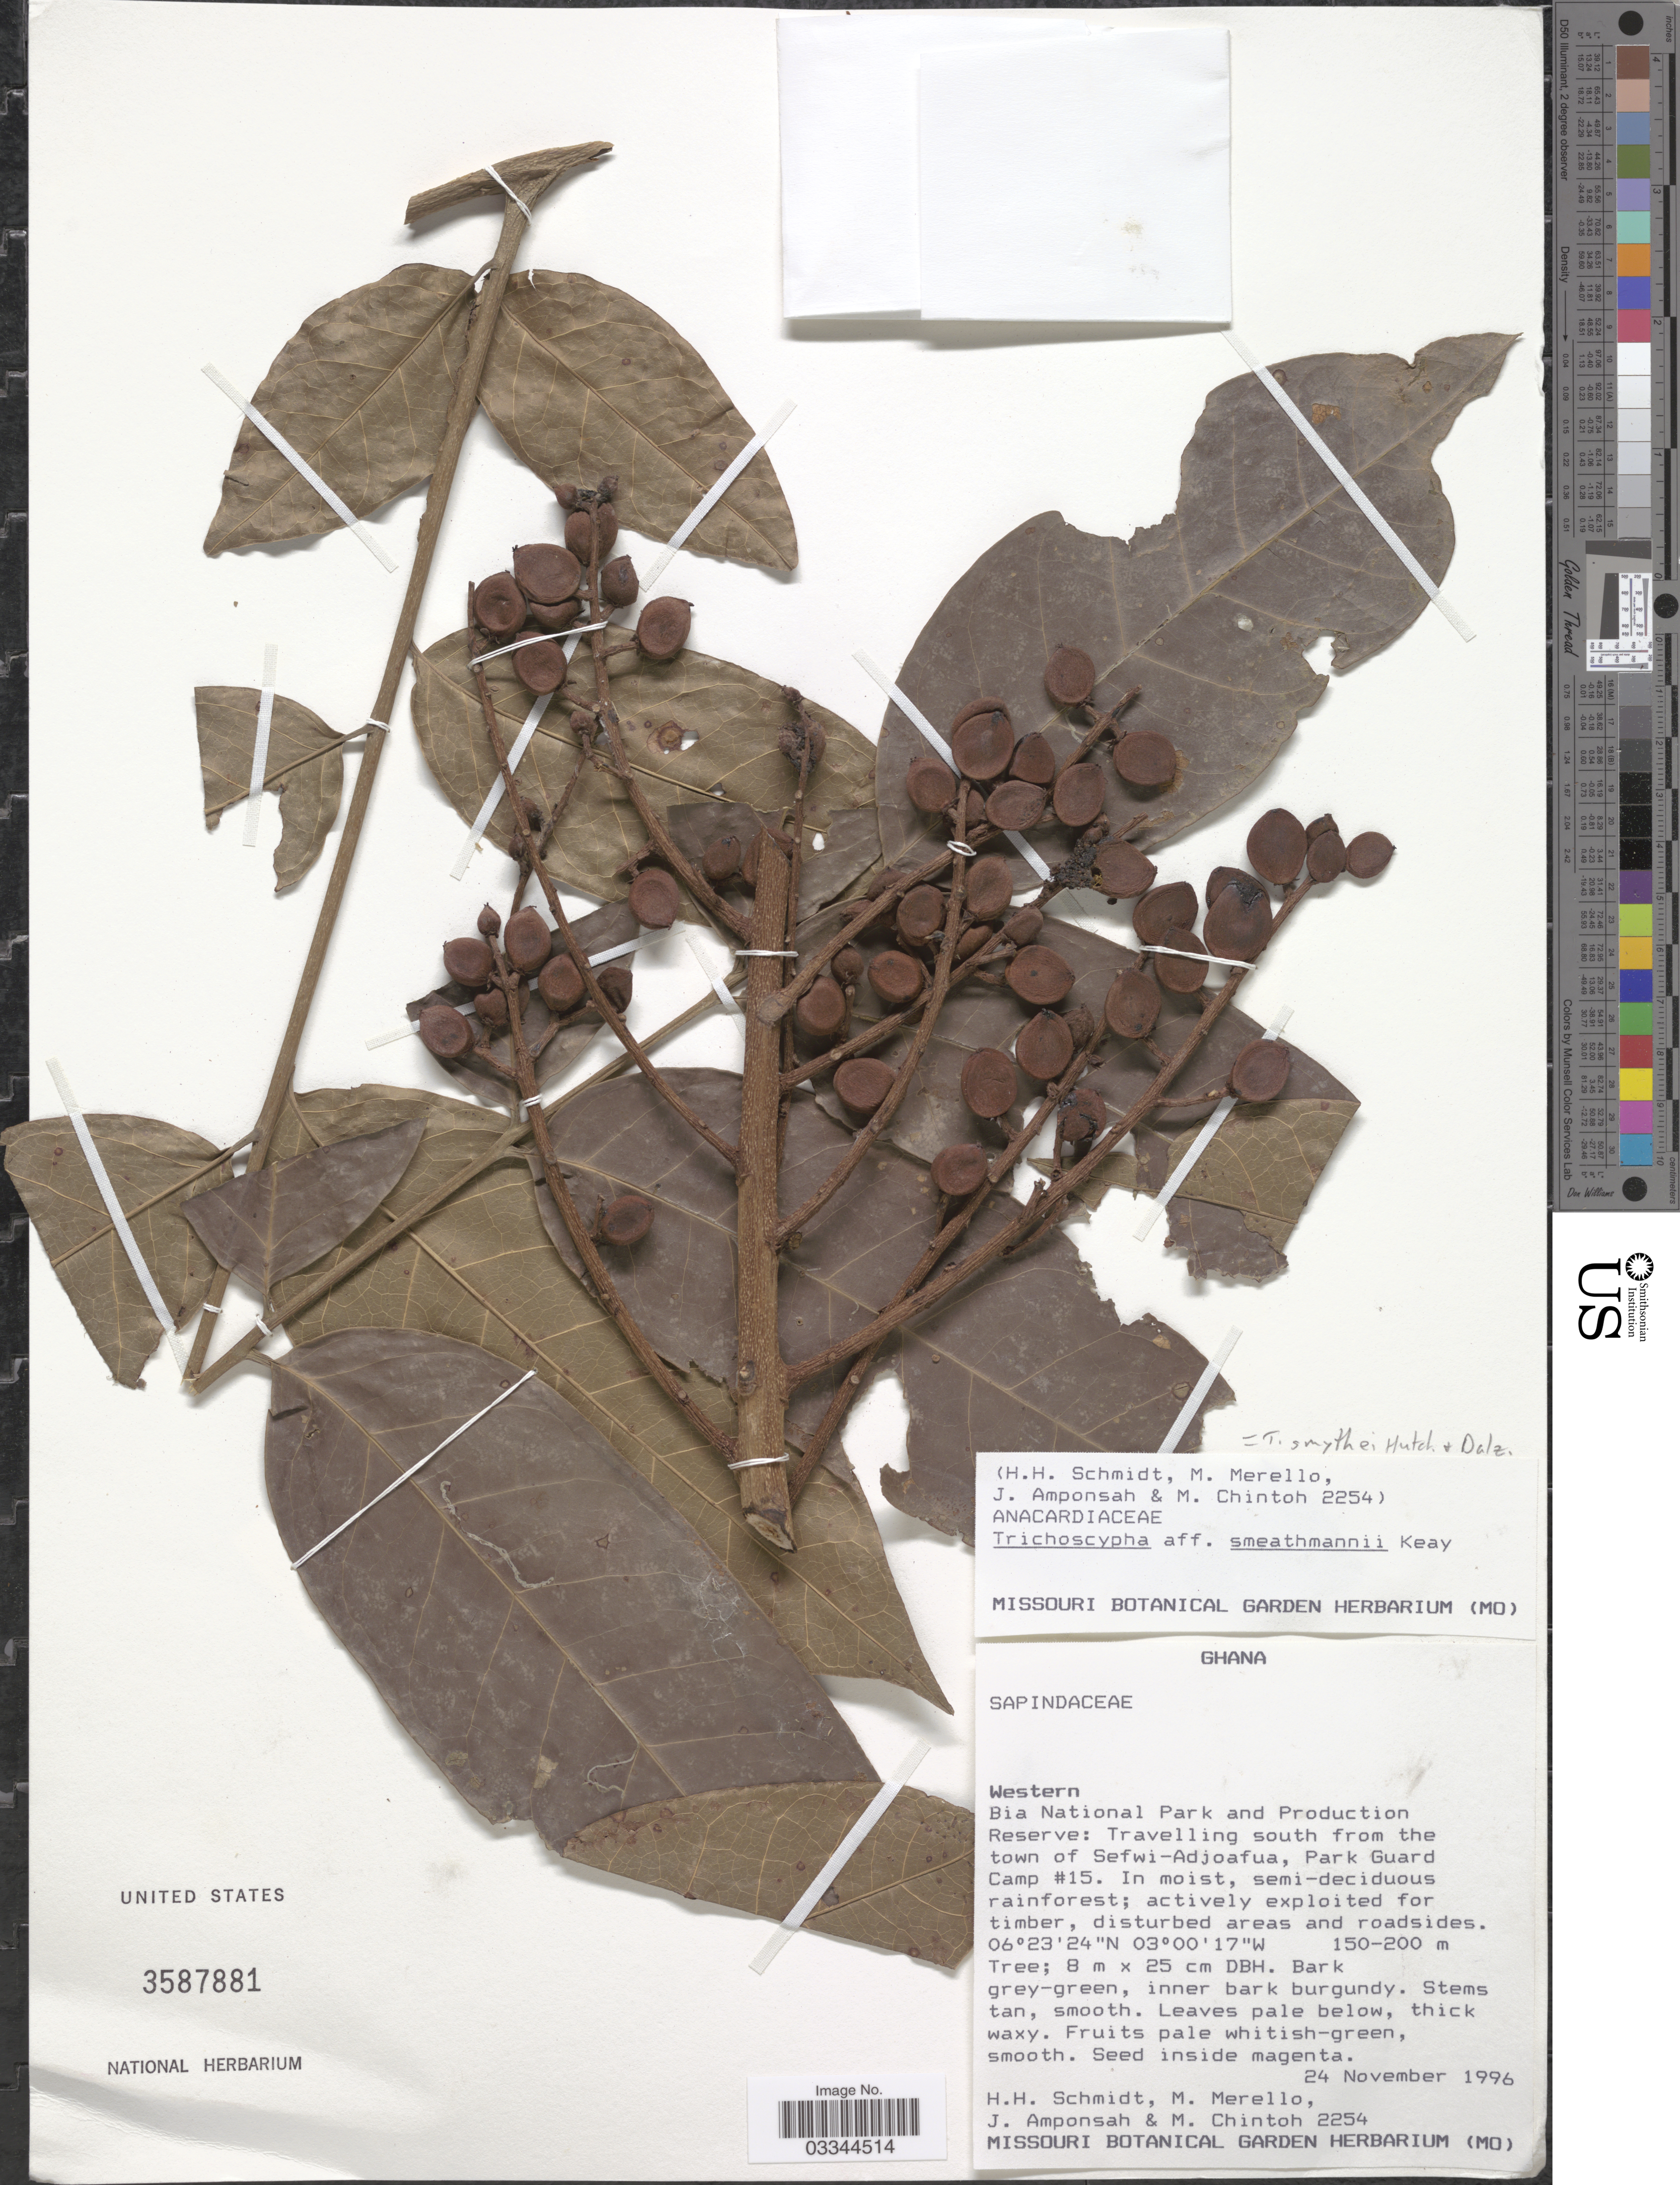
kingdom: Plantae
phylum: Tracheophyta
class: Magnoliopsida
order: Sapindales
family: Anacardiaceae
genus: Trichoscypha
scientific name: Trichoscypha smythei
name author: Hutch. & Dalziel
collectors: H. H. Schmidt, M. Merello, J. Amponsah & M. Chintoh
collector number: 2254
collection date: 1996-11-24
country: Ghana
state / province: Western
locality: Bia National Park and Production Reserve: Travelling south from the town of Sefwi-Adjoafua, Park Guard Camp #15.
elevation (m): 150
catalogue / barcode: US 3587881